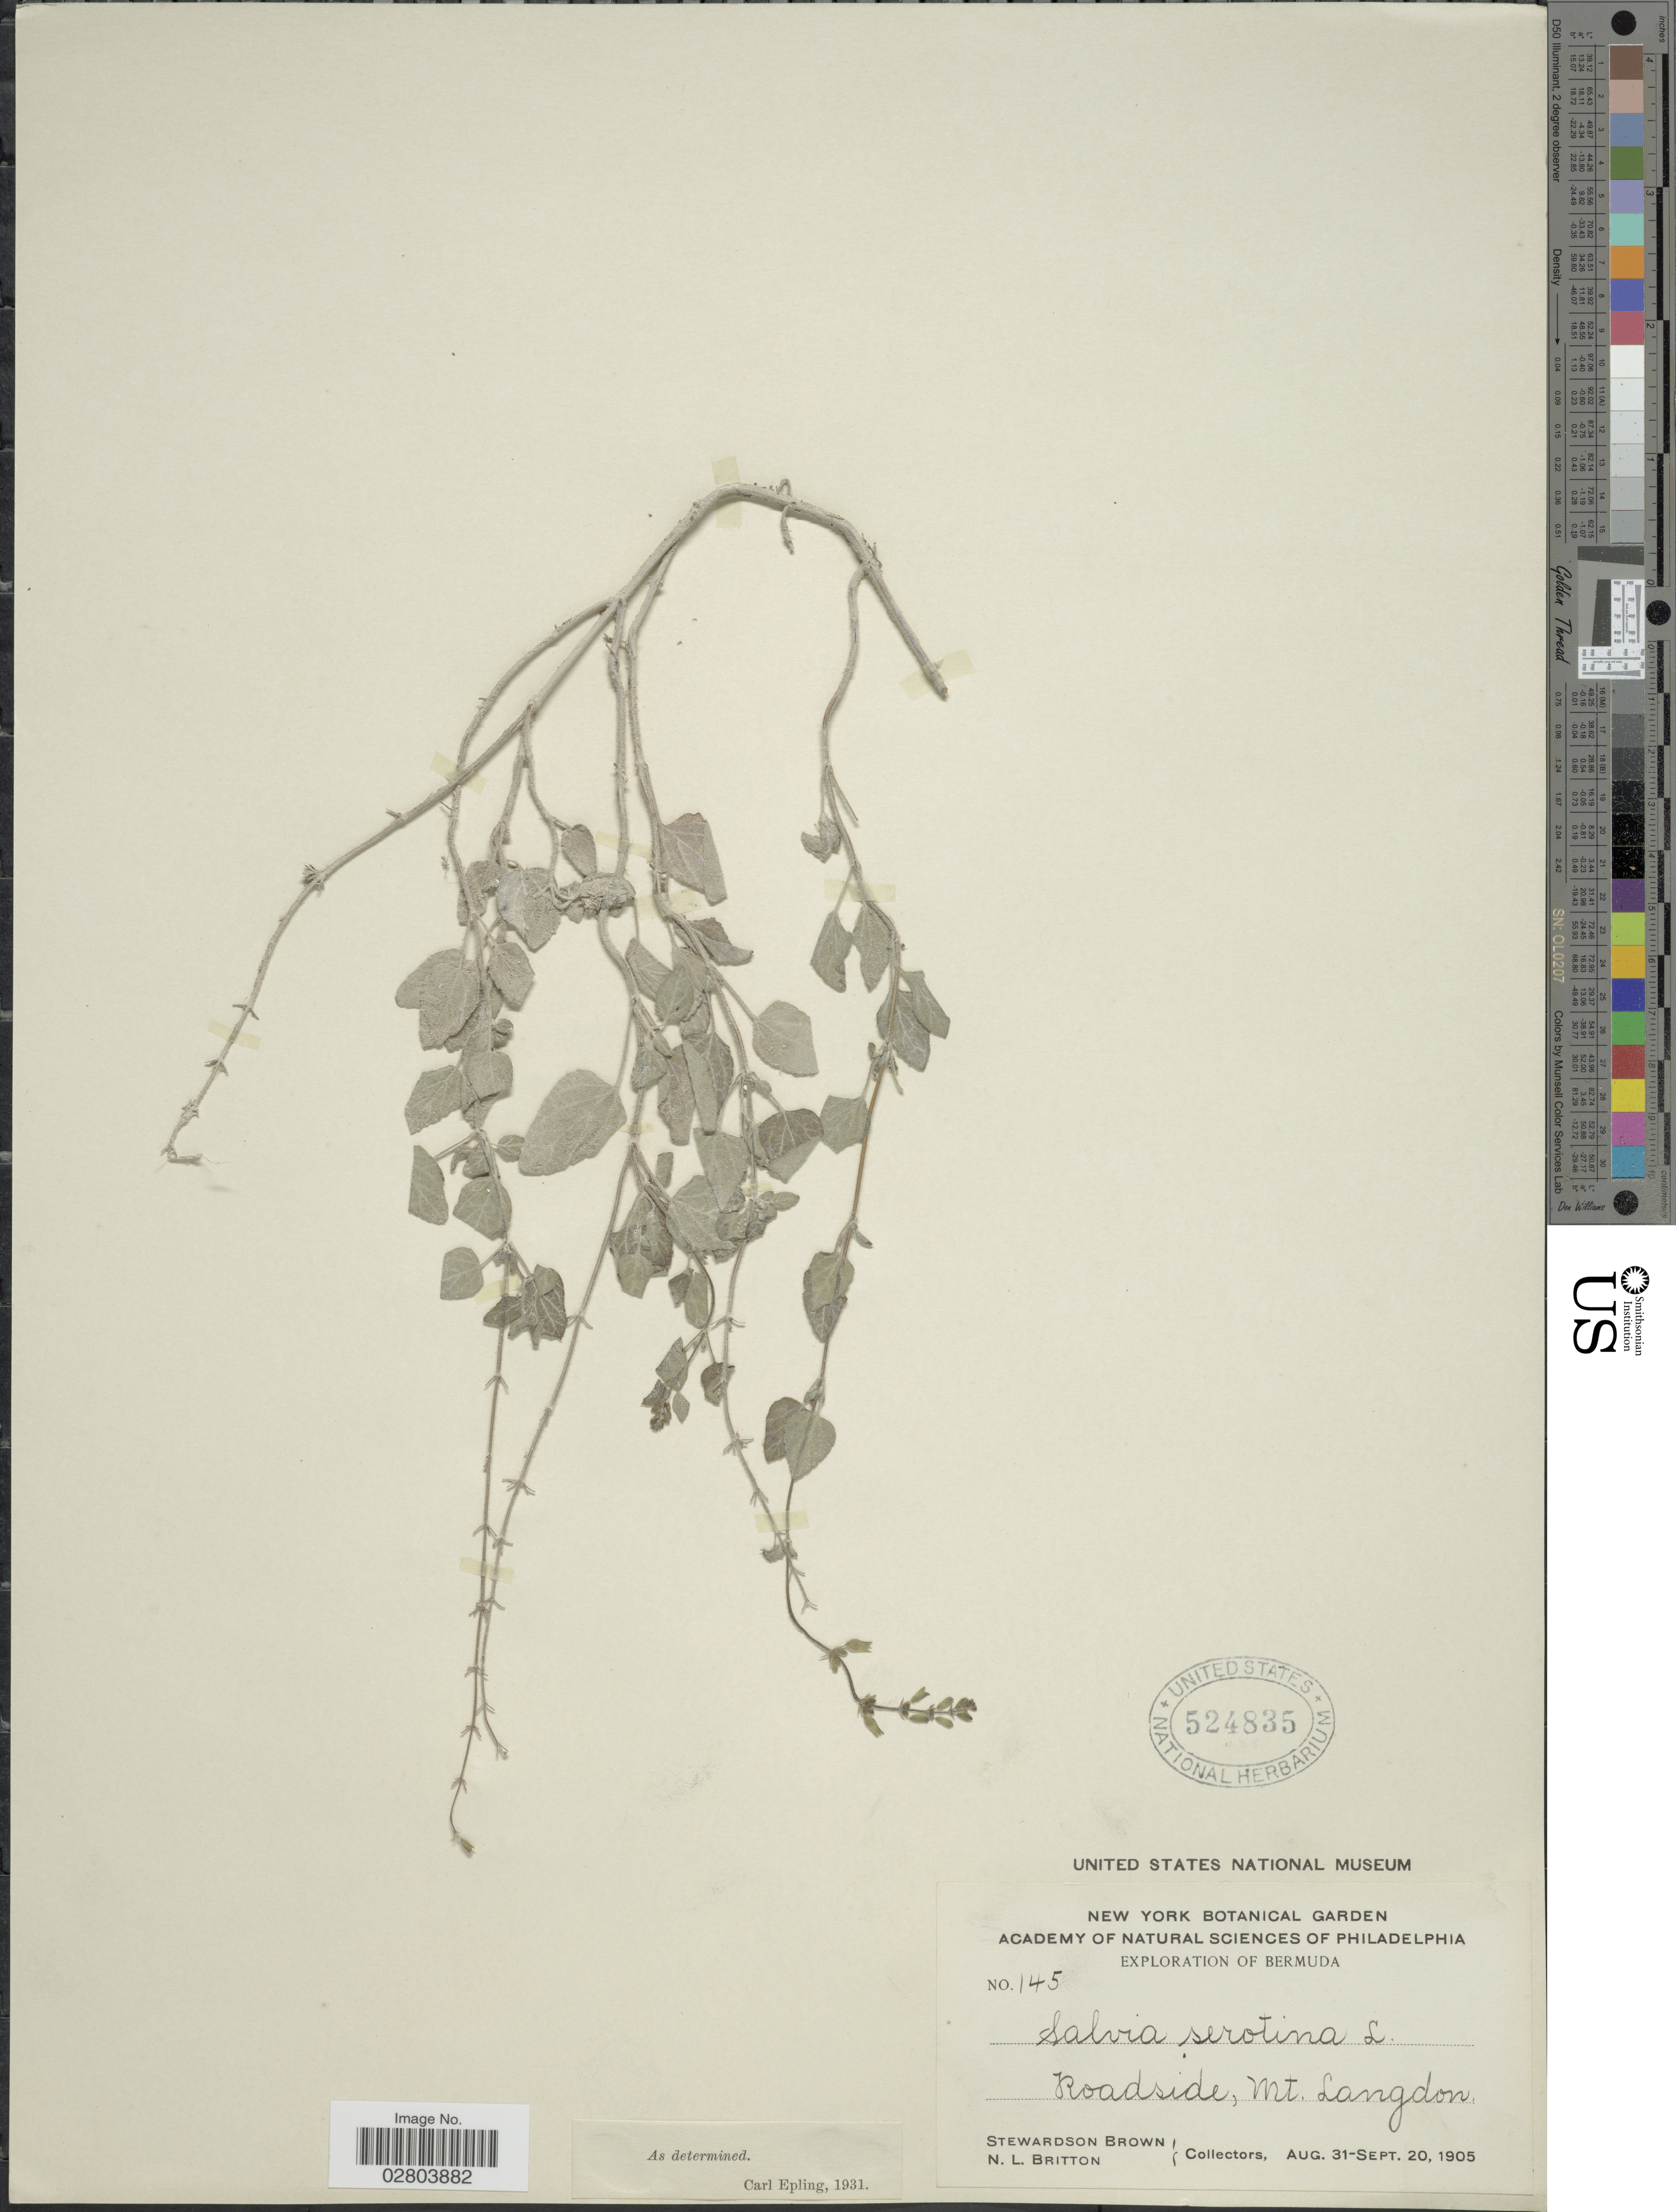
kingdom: Plantae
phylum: Tracheophyta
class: Magnoliopsida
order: Lamiales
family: Lamiaceae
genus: Salvia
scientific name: Salvia serotina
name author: L.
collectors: S. Brown & N. Britton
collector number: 145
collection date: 1905-08-31/1905-09-20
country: Bermuda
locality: Roadside, Mt. Langdon.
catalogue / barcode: US 524835